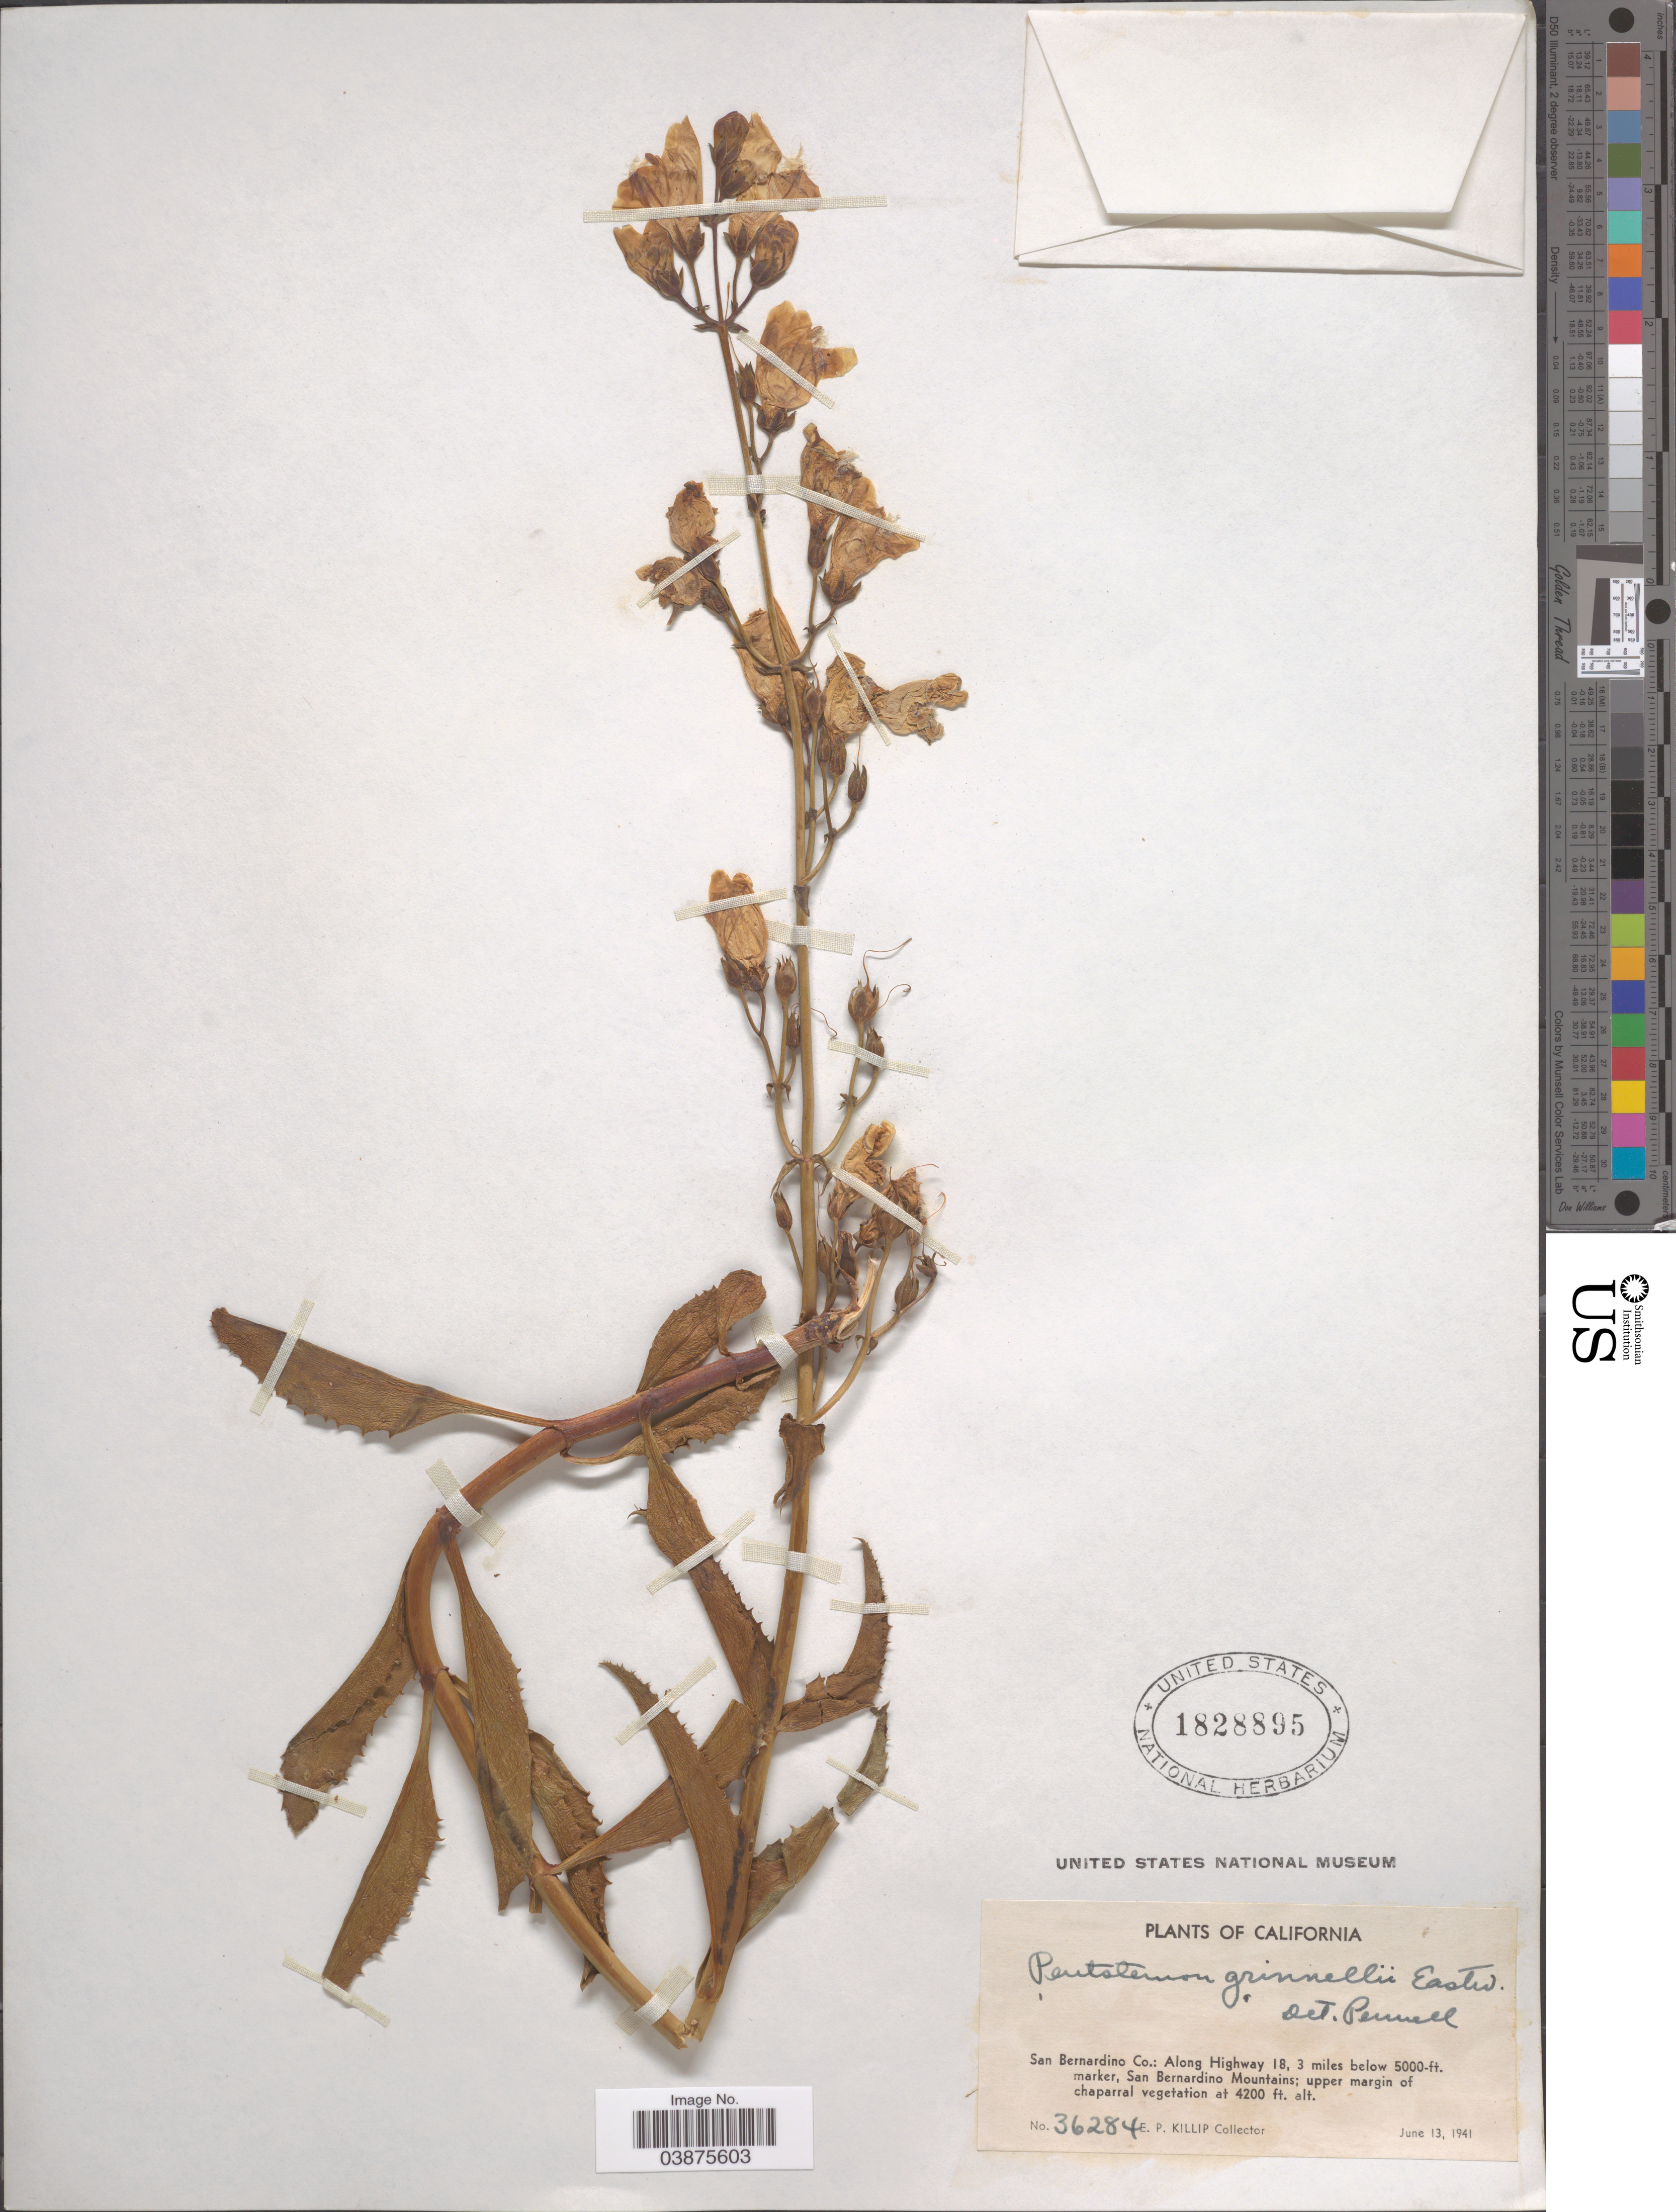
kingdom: Plantae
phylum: Tracheophyta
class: Magnoliopsida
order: Lamiales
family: Plantaginaceae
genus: Penstemon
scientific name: Penstemon grinnellii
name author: Eastw.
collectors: E. P. Killip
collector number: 36284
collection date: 1941-06-13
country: United States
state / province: California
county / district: San Bernardino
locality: San Bernardino Co.: Along Highway 18, 3 miles below 5000-ft. marker, San Bernardino Mountains.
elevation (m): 1280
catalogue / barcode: US 1828895